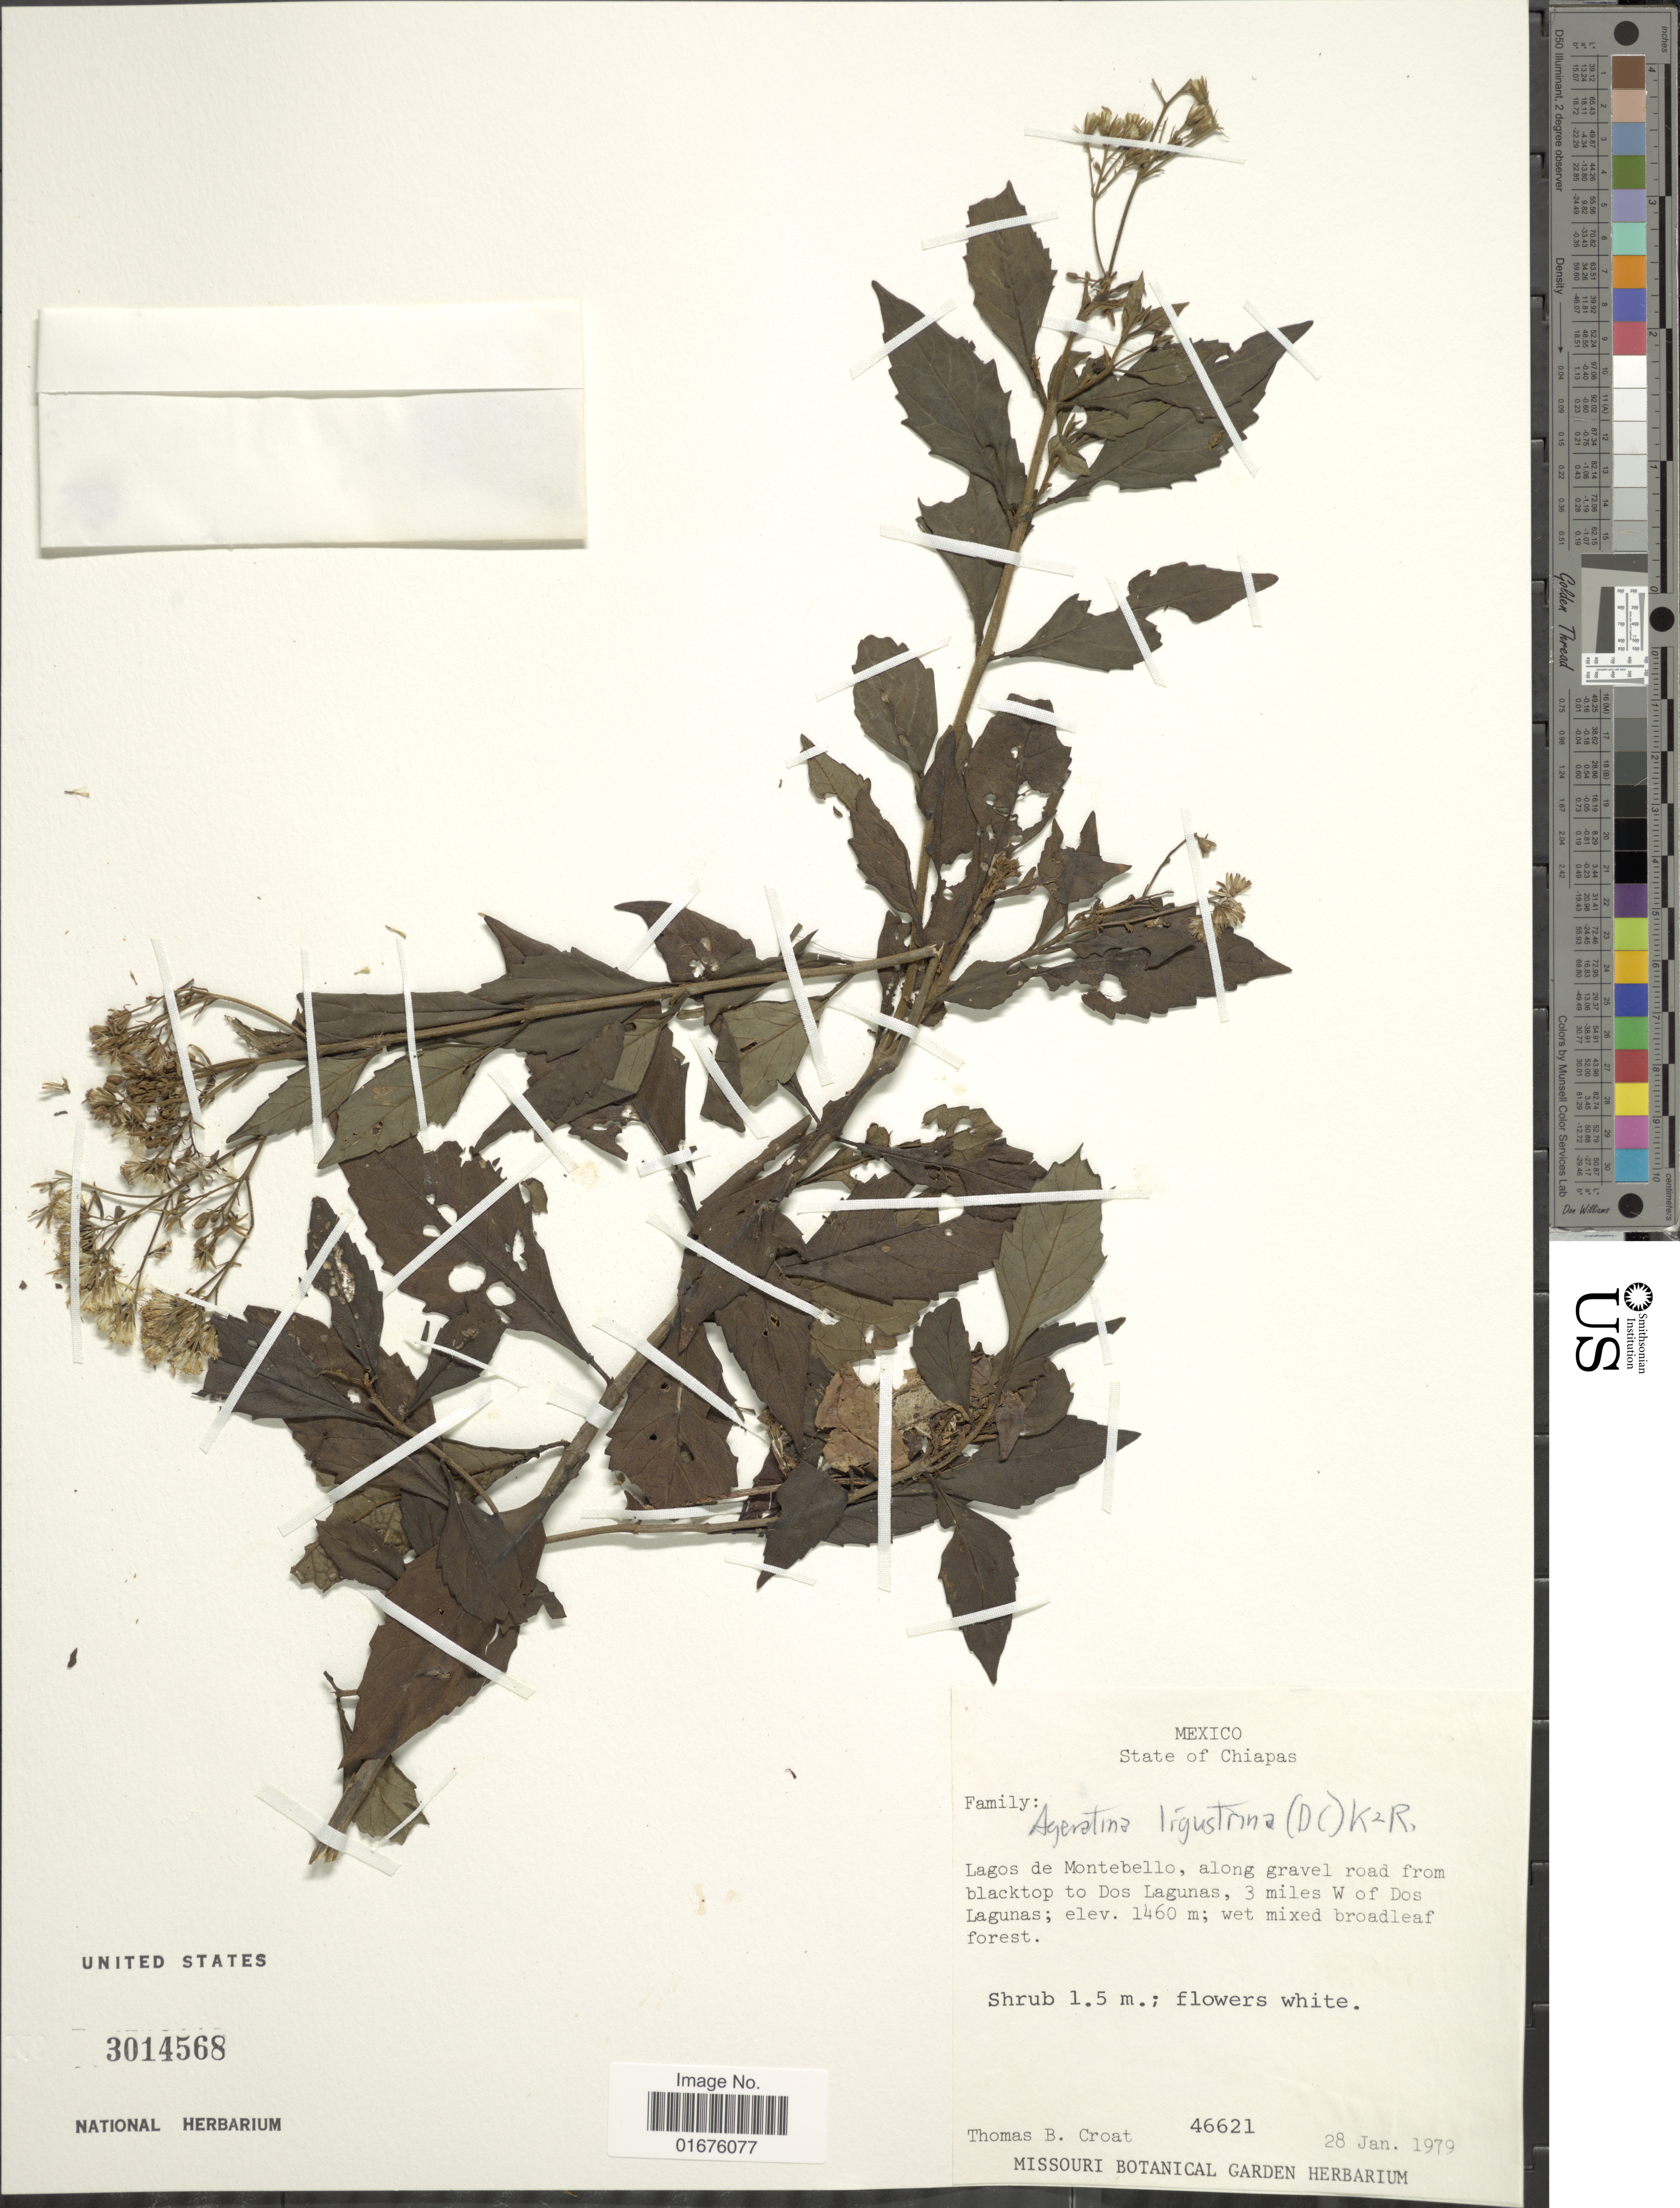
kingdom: Plantae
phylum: Tracheophyta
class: Magnoliopsida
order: Asterales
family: Asteraceae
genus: Ageratina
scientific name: Ageratina ligustrina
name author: (DC.) R.M. King & H. Rob.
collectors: T. B. Croat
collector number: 46621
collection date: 1979-01-28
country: Mexico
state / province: Chiapas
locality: Lagos de Montebello, along gravel road from blacktop to Dos Lagunas, 3 miles W of Dos Lagunas, wet mixed broadleaf forest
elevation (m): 1460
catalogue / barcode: US 3014568